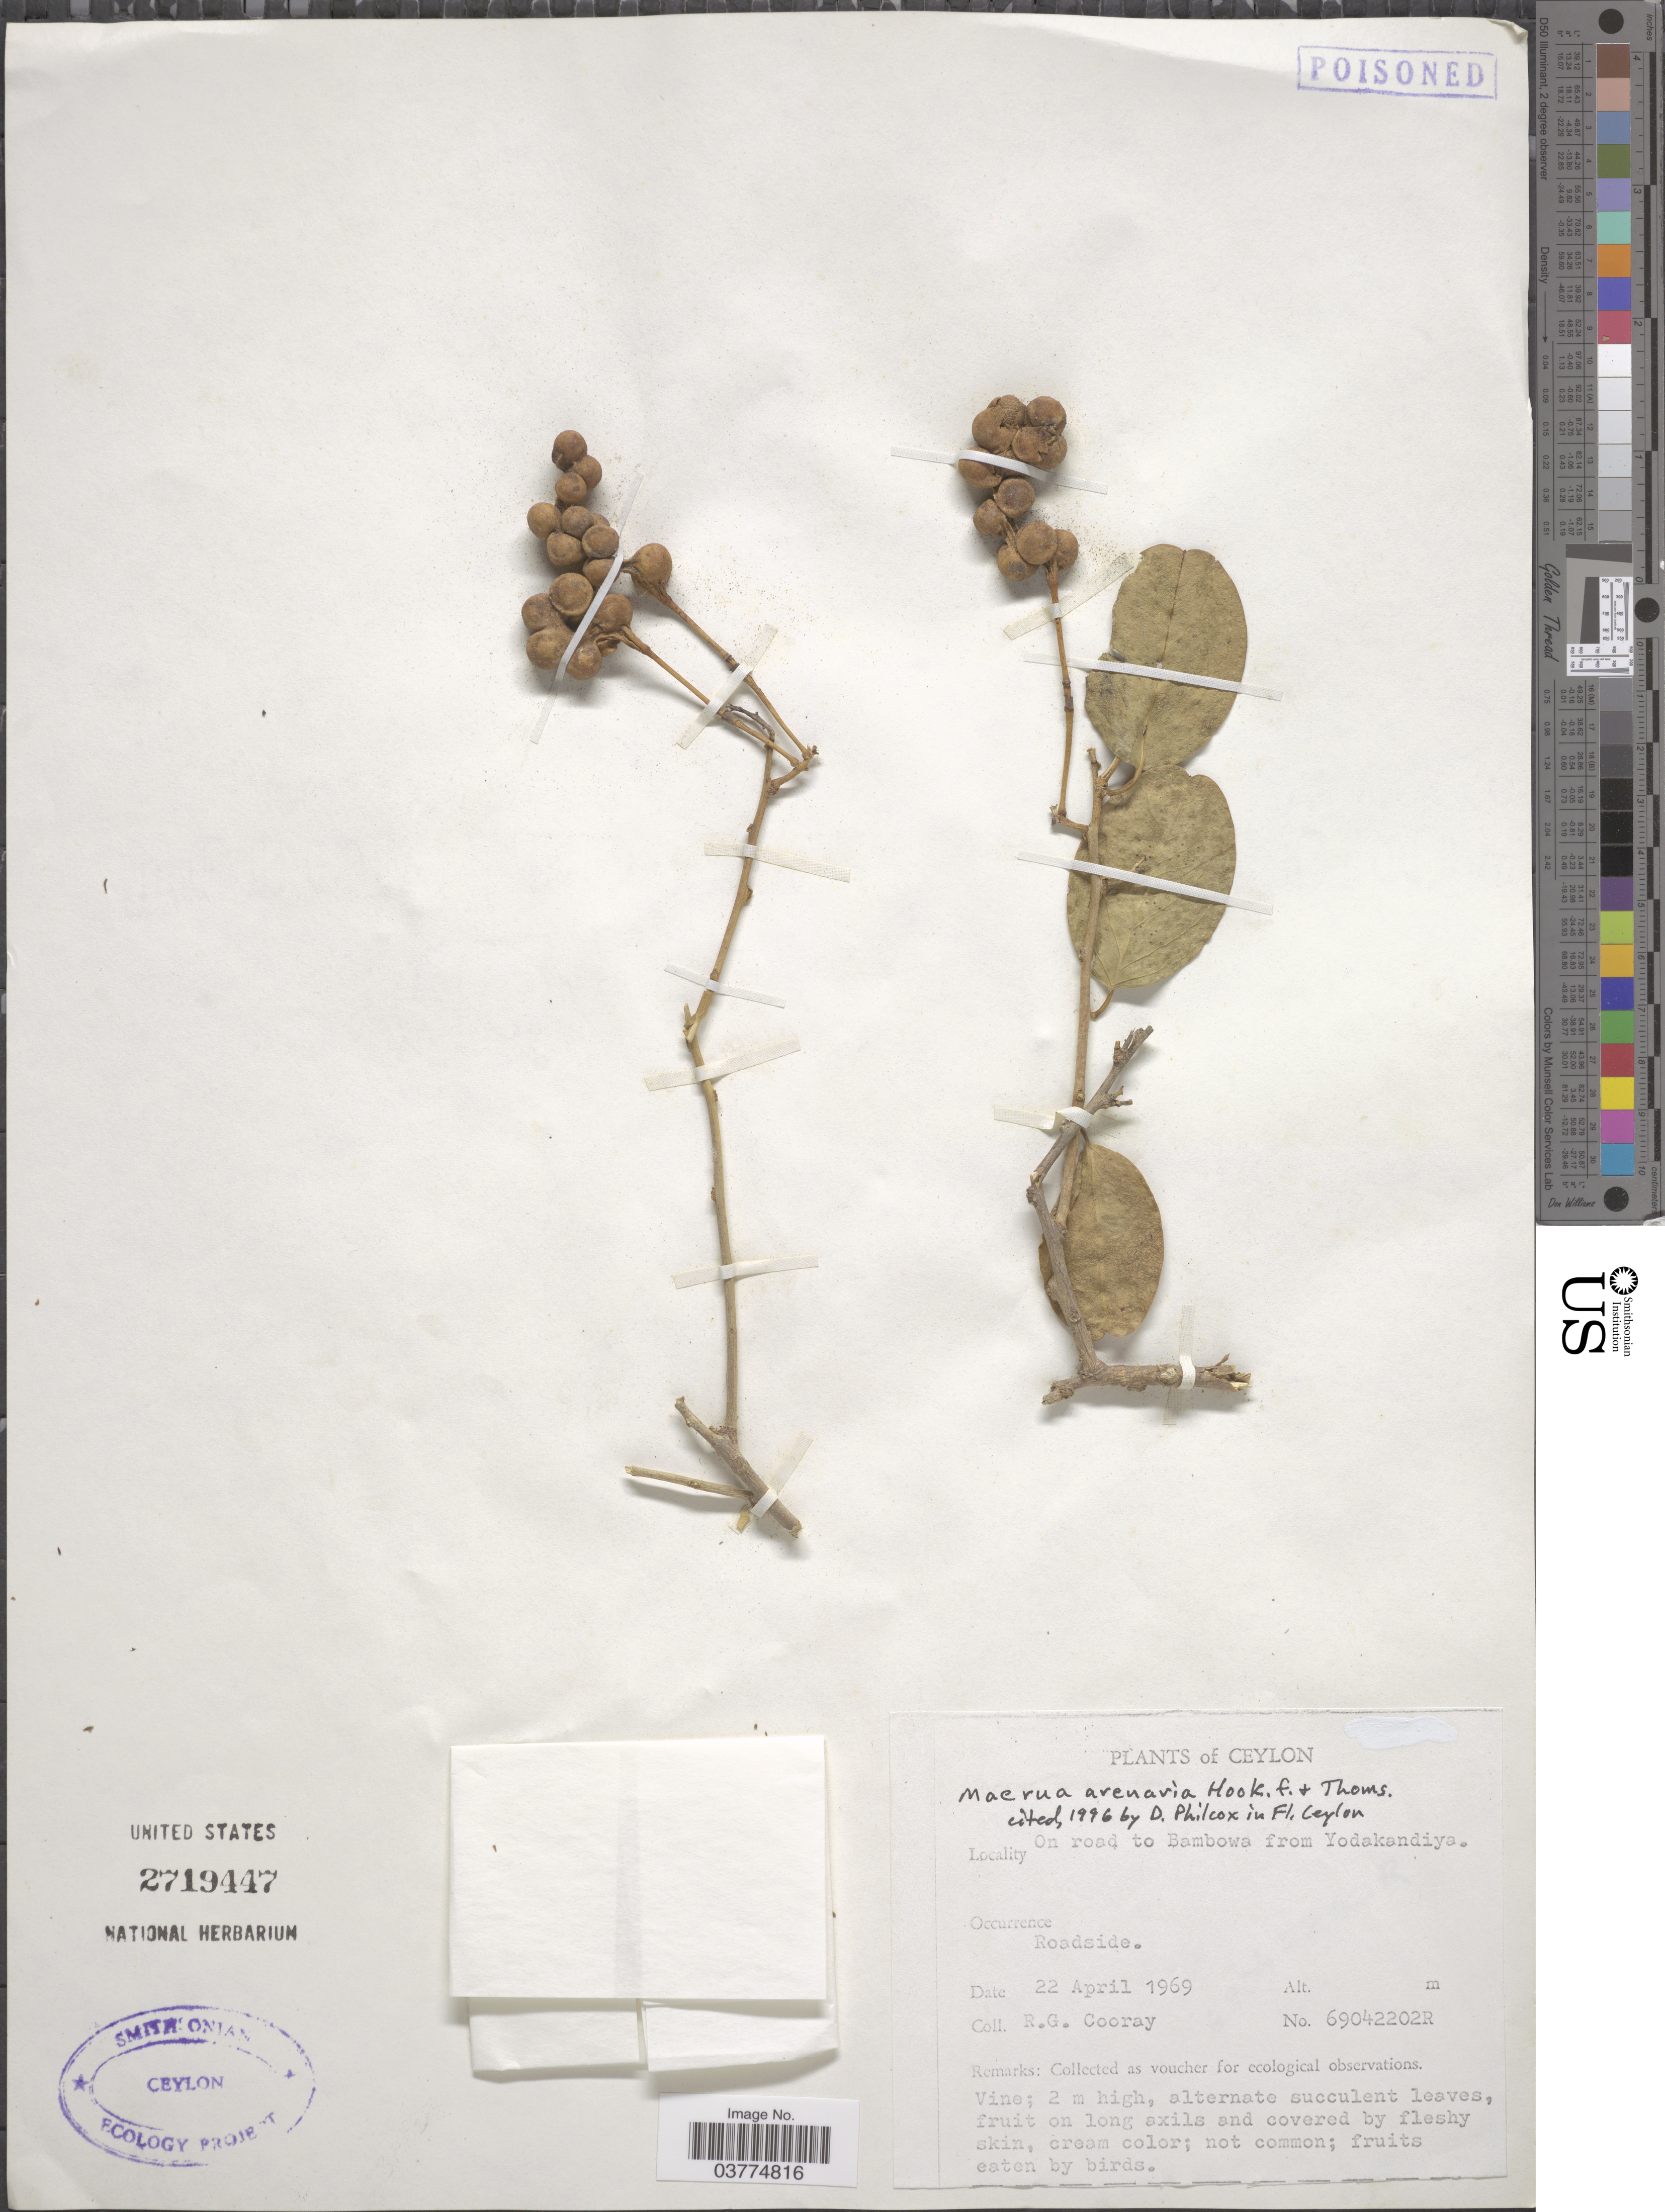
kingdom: Plantae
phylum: Tracheophyta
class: Magnoliopsida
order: Brassicales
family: Capparaceae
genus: Maerua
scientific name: Maerua arenaria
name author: Hook. f. & Thomson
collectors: R. Cooray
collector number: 69042202R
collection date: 1969-04-22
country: Sri Lanka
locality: Ceylon. On road to Bambowa from Yodakandiya.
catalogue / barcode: US 2719447